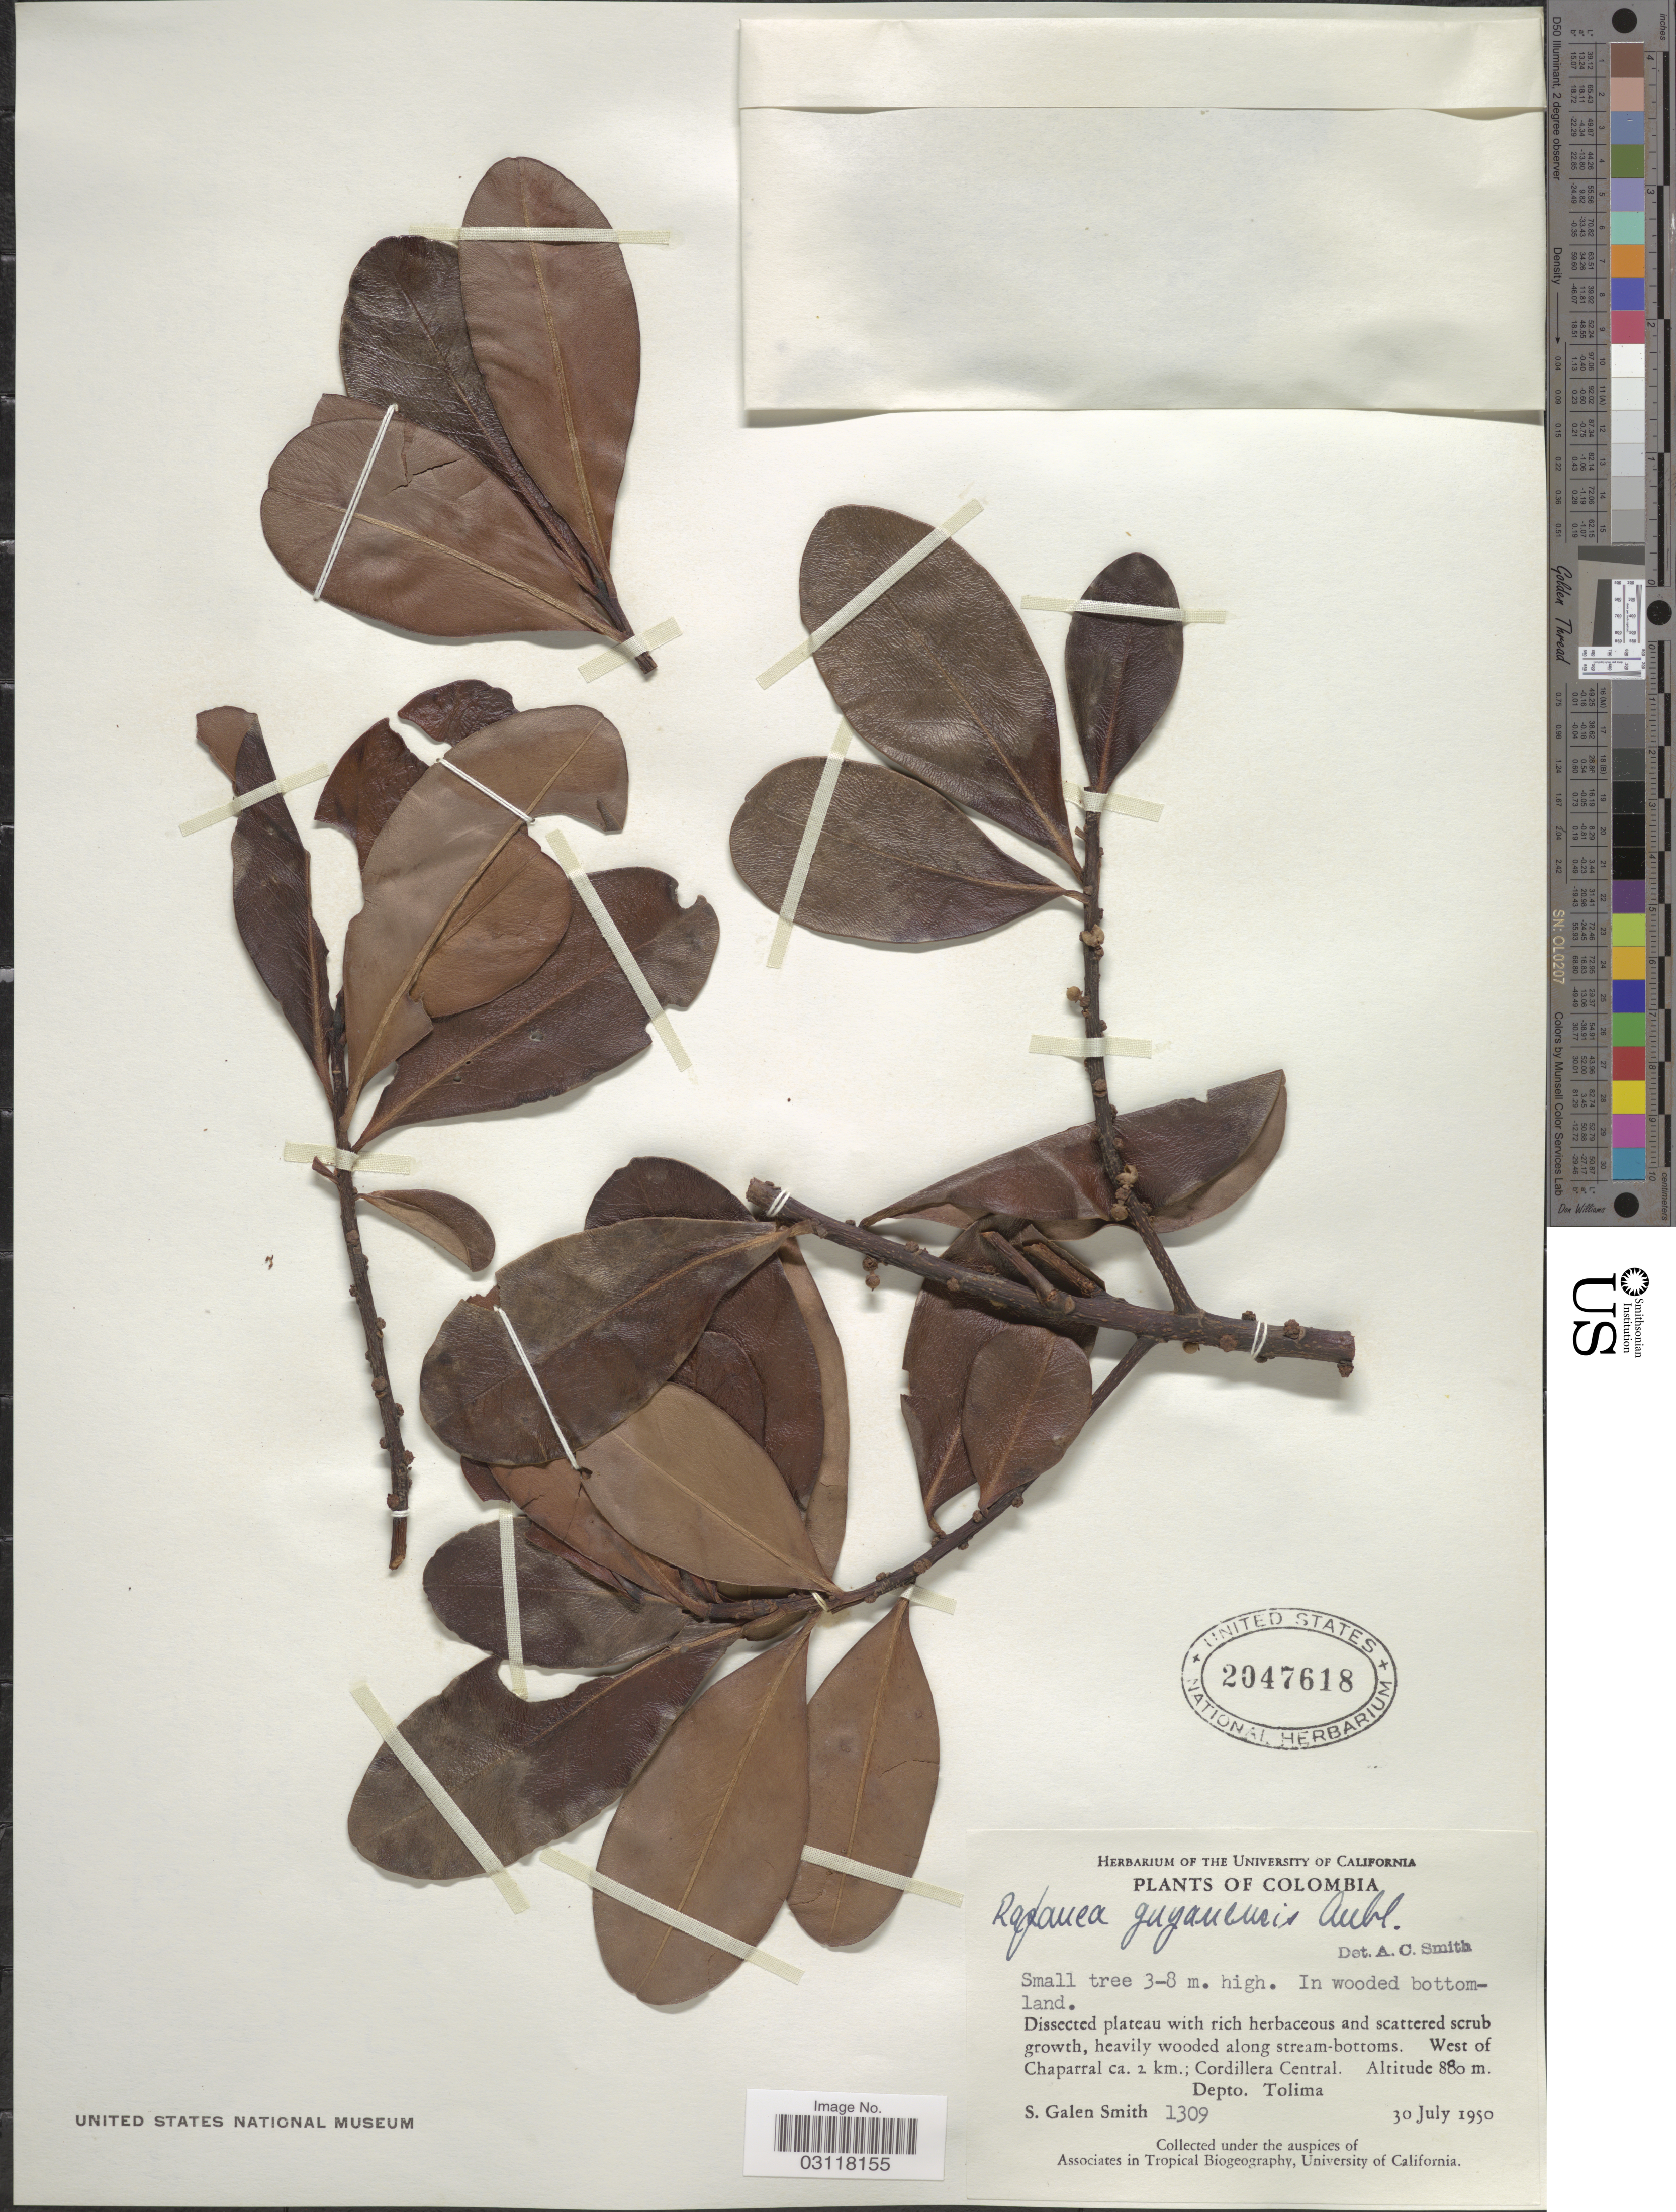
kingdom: Plantae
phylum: Tracheophyta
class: Magnoliopsida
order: Ericales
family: Primulaceae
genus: Rapanea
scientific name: Rapanea guianensis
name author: Aubl.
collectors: S. G. Smith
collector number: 1309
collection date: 1950-07-30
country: Colombia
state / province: Tolima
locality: West of Chaparral ca. 2 km.; Cordillera Central. Depto. Tolima.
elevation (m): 880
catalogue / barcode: US 2047618